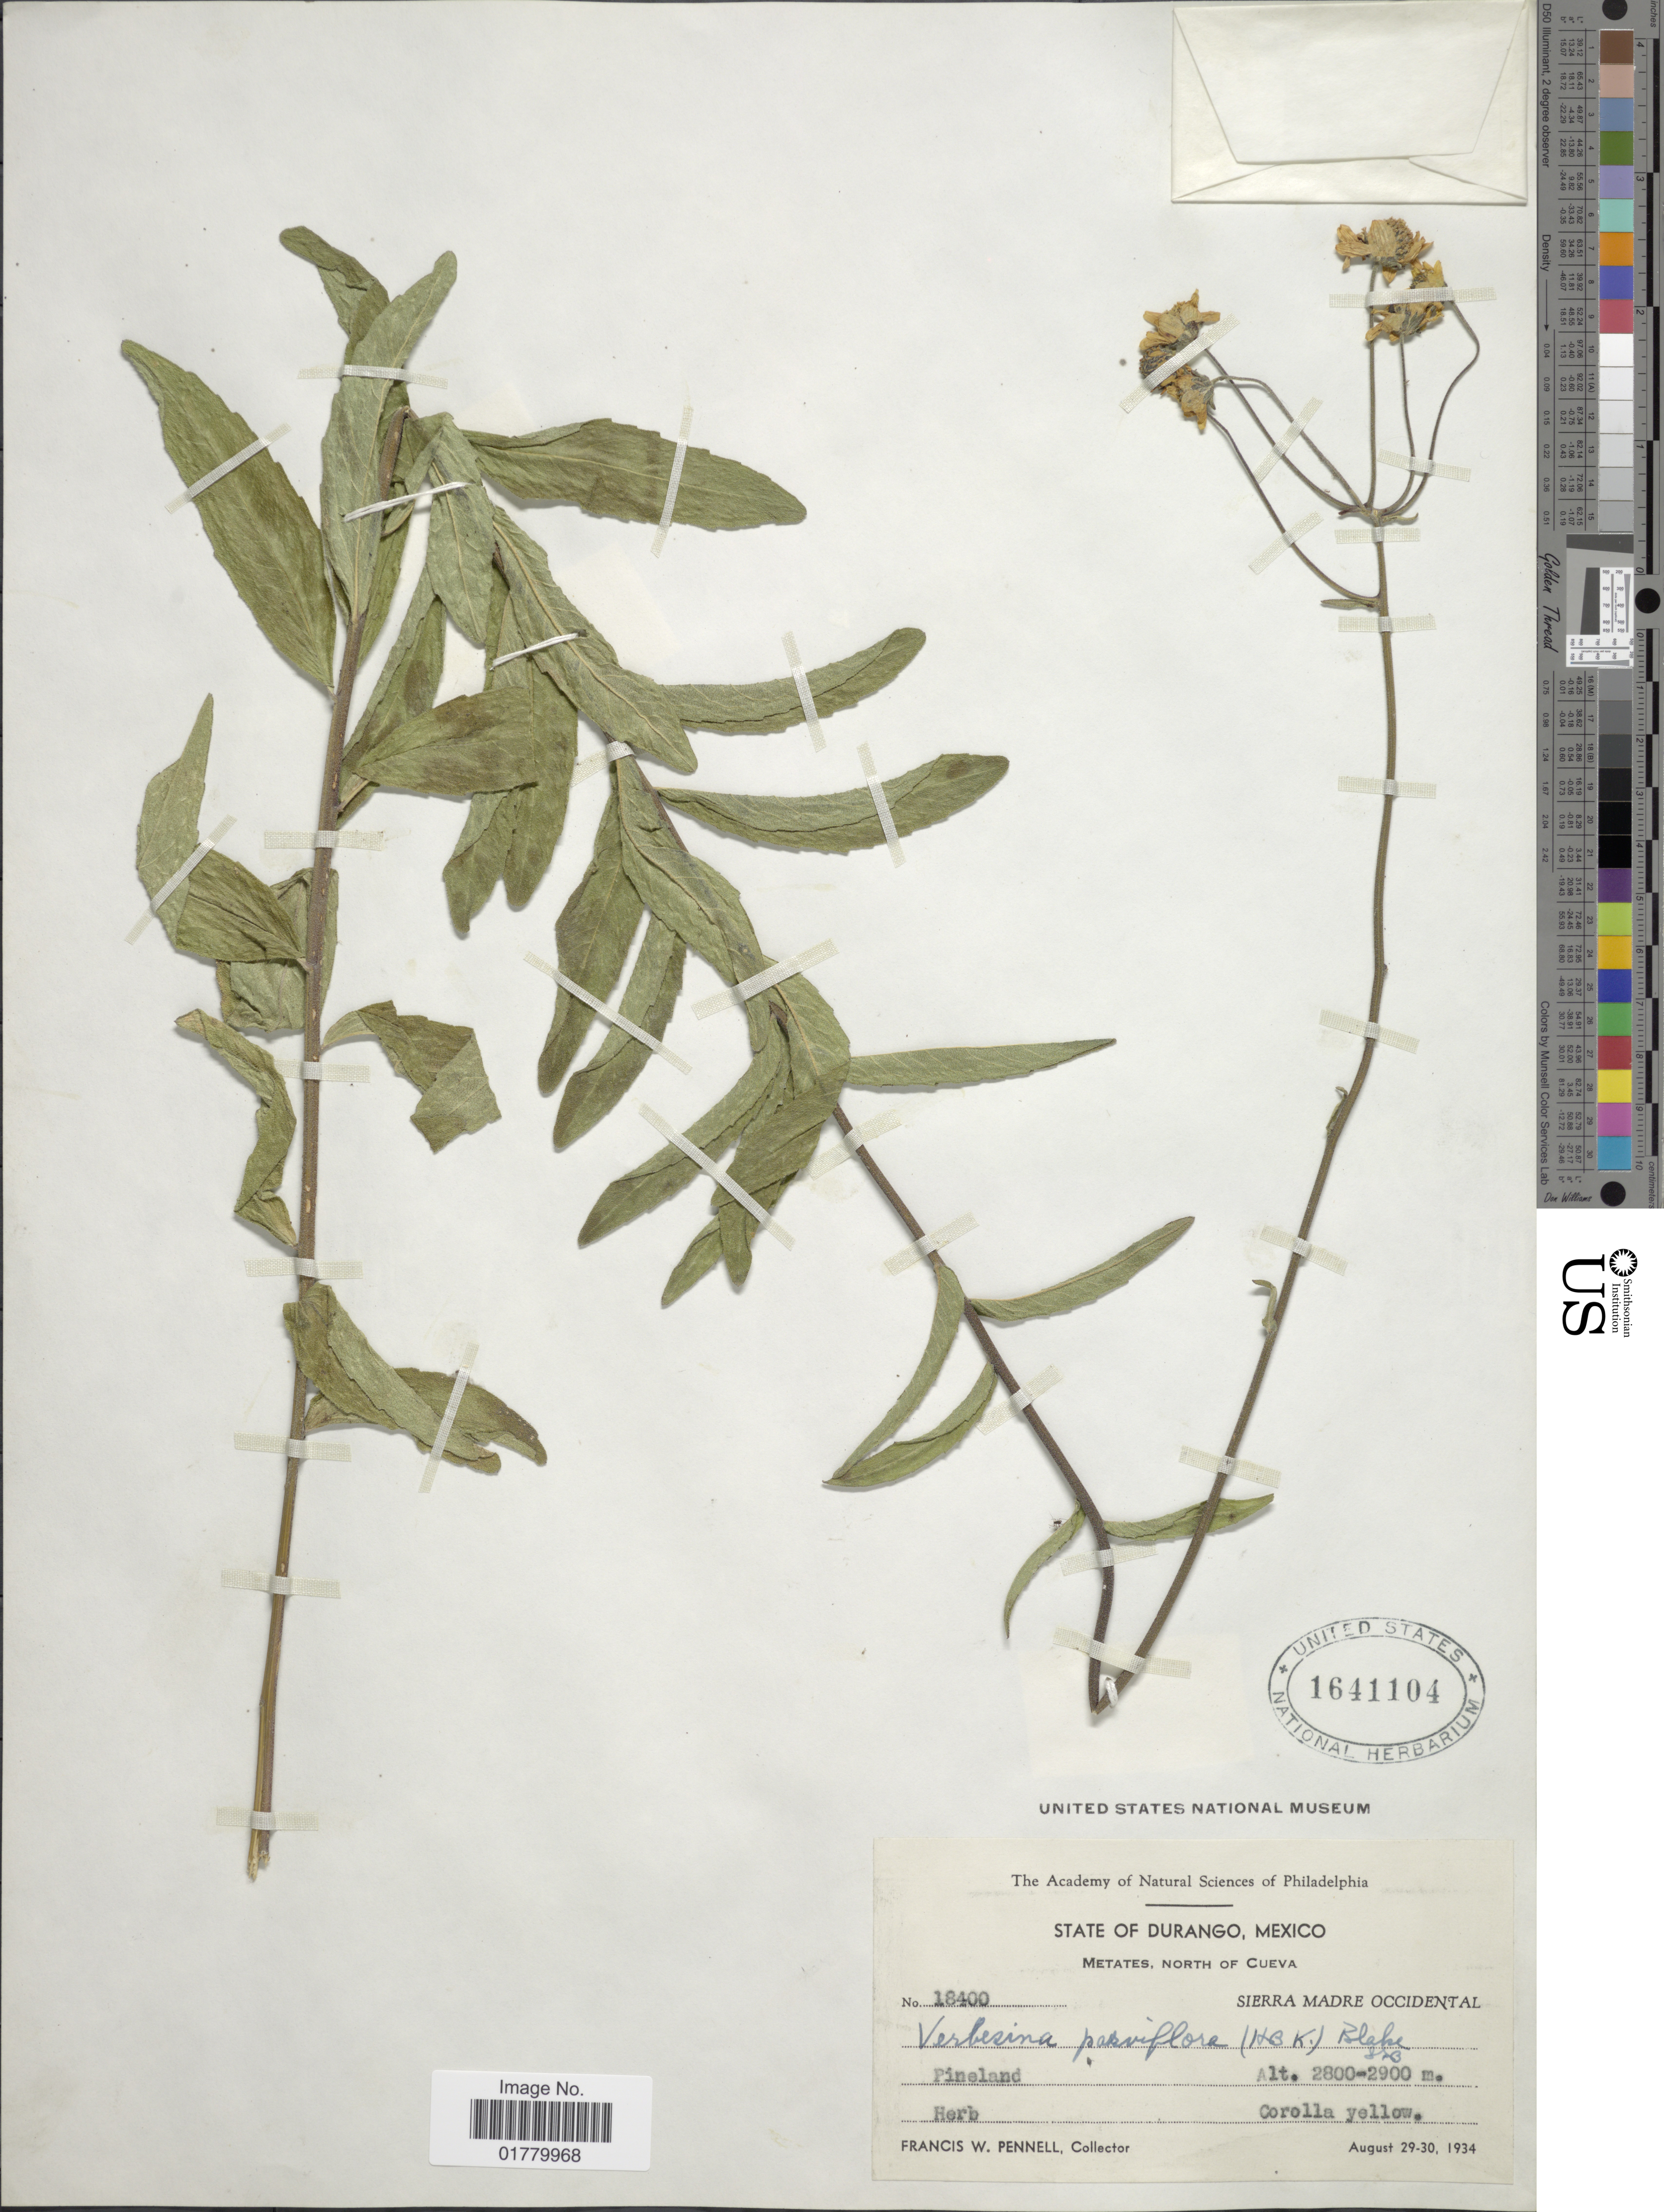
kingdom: Plantae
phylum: Tracheophyta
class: Magnoliopsida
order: Asterales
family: Asteraceae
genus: Verbesina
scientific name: Verbesina parviflora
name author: (Kunth) S.F. Blake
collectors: F. W. Pennell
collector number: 18400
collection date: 1934-08-29/1934-08-30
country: Mexico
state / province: Durango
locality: Metates, north of Cueva, Sierra Madre Occidental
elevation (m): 2800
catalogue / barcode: US 1641104